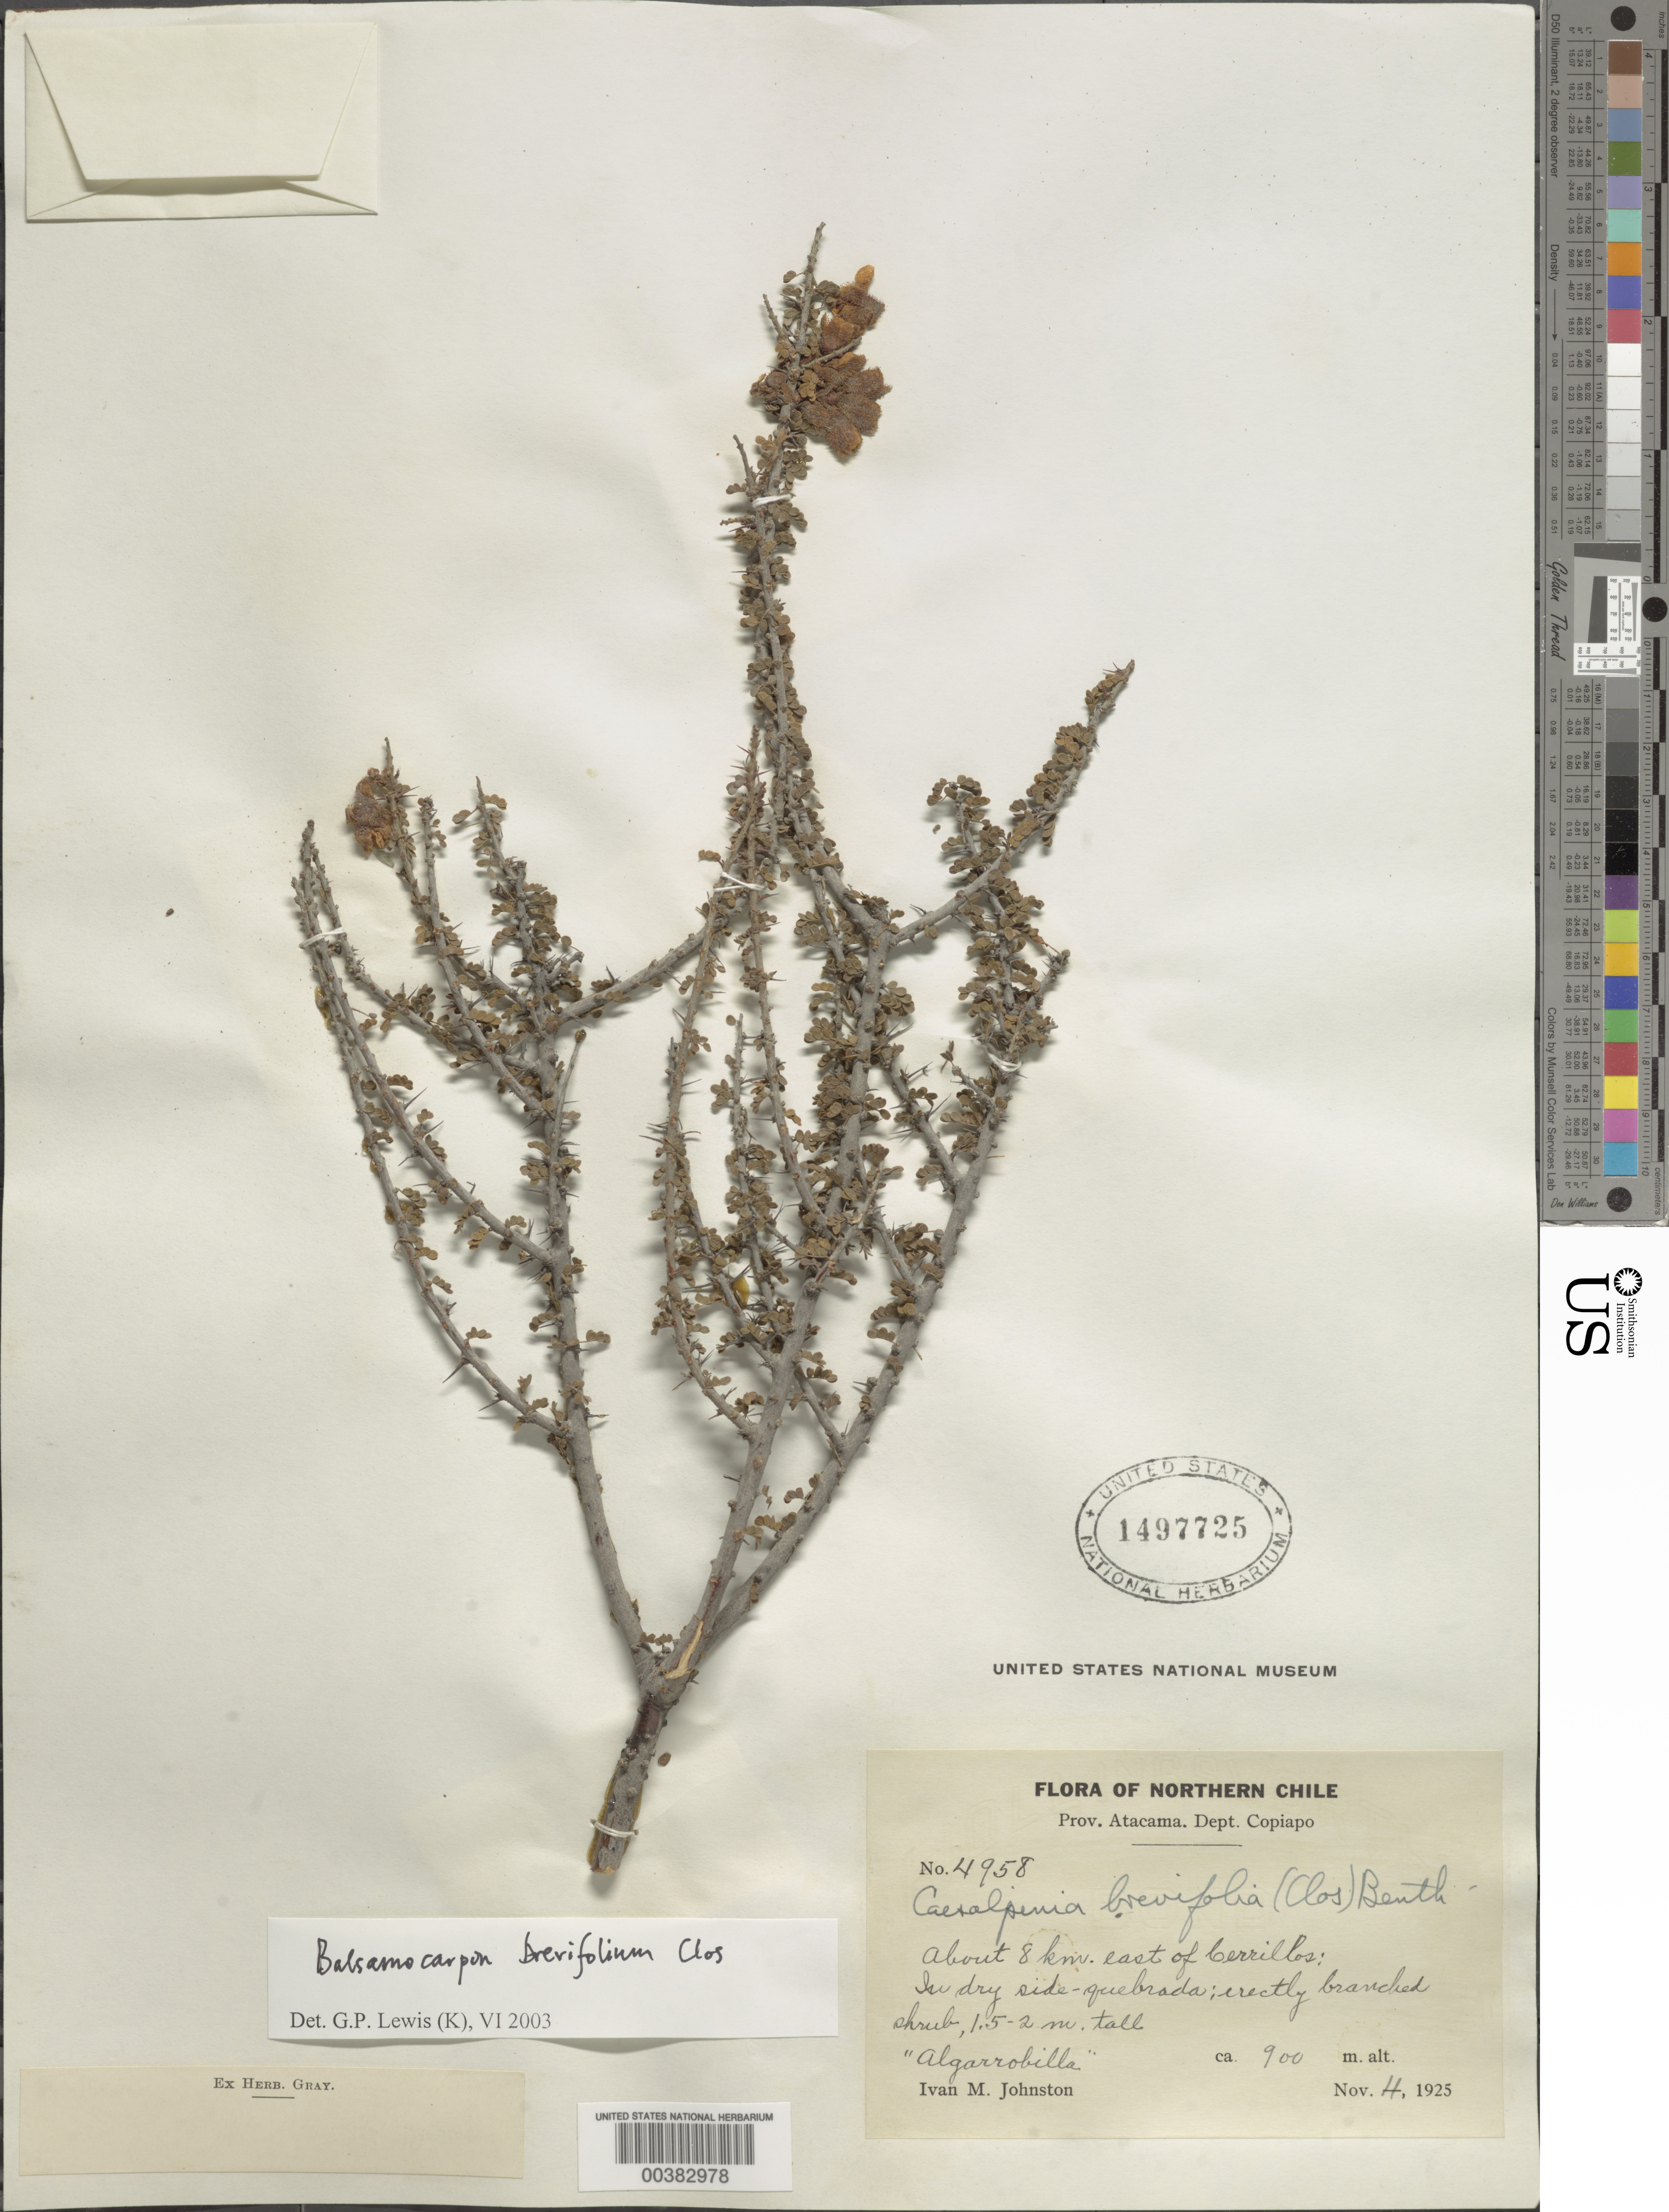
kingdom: Plantae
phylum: Tracheophyta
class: Magnoliopsida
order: Fabales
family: Fabaceae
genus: Balsamocarpon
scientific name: Balsamocarpon brevifolium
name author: Clos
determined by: Lewis, Gwilym P.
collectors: I.M. Johnston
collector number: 4958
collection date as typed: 04 Nov 1925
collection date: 1925-11-04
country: Chile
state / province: Atacama (III)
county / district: Copiapó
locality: About 8 km e of cerrillos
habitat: In dry side quebrada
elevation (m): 900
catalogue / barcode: US 1497725